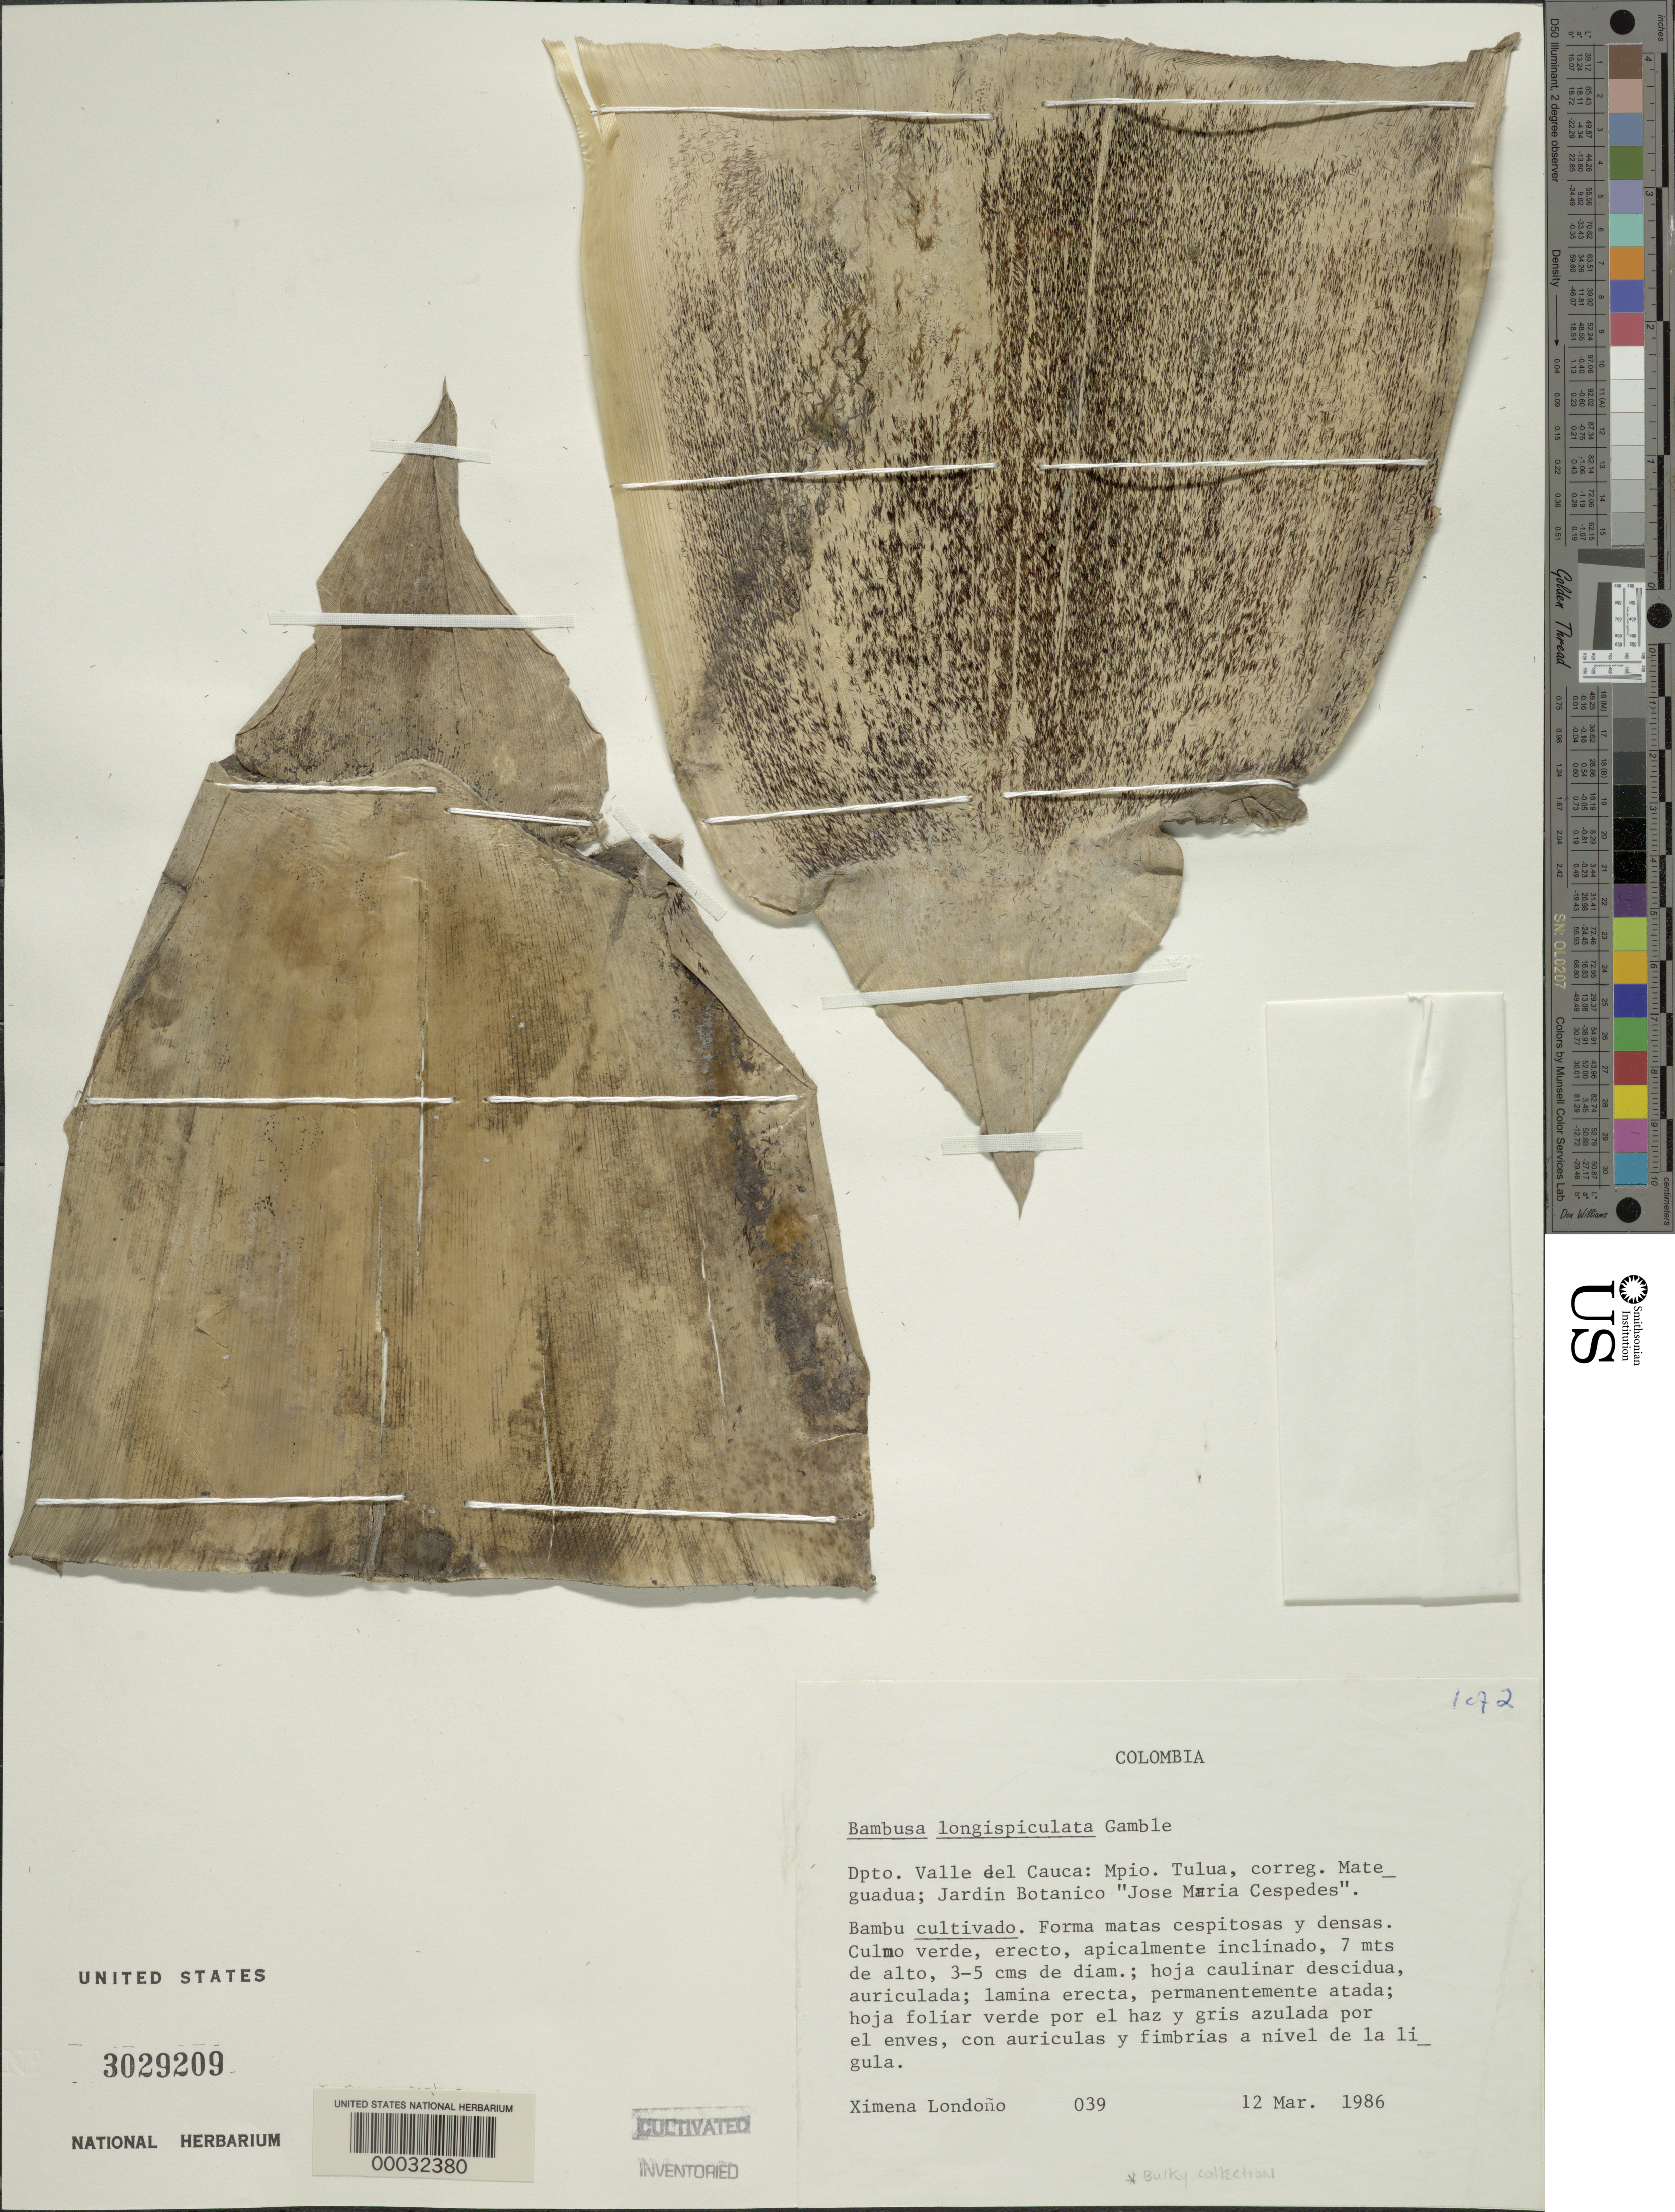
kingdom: Plantae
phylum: Tracheophyta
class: Liliopsida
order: Poales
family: Poaceae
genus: Bambusa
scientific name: Bambusa longispiculata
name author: Gamble ex Brandis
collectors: X. Londoño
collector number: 86-039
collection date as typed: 12 Mar 1986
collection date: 1986-03-12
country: Colombia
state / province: Cauca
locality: Mateguadua, Jardin Botanico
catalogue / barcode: US 3029209